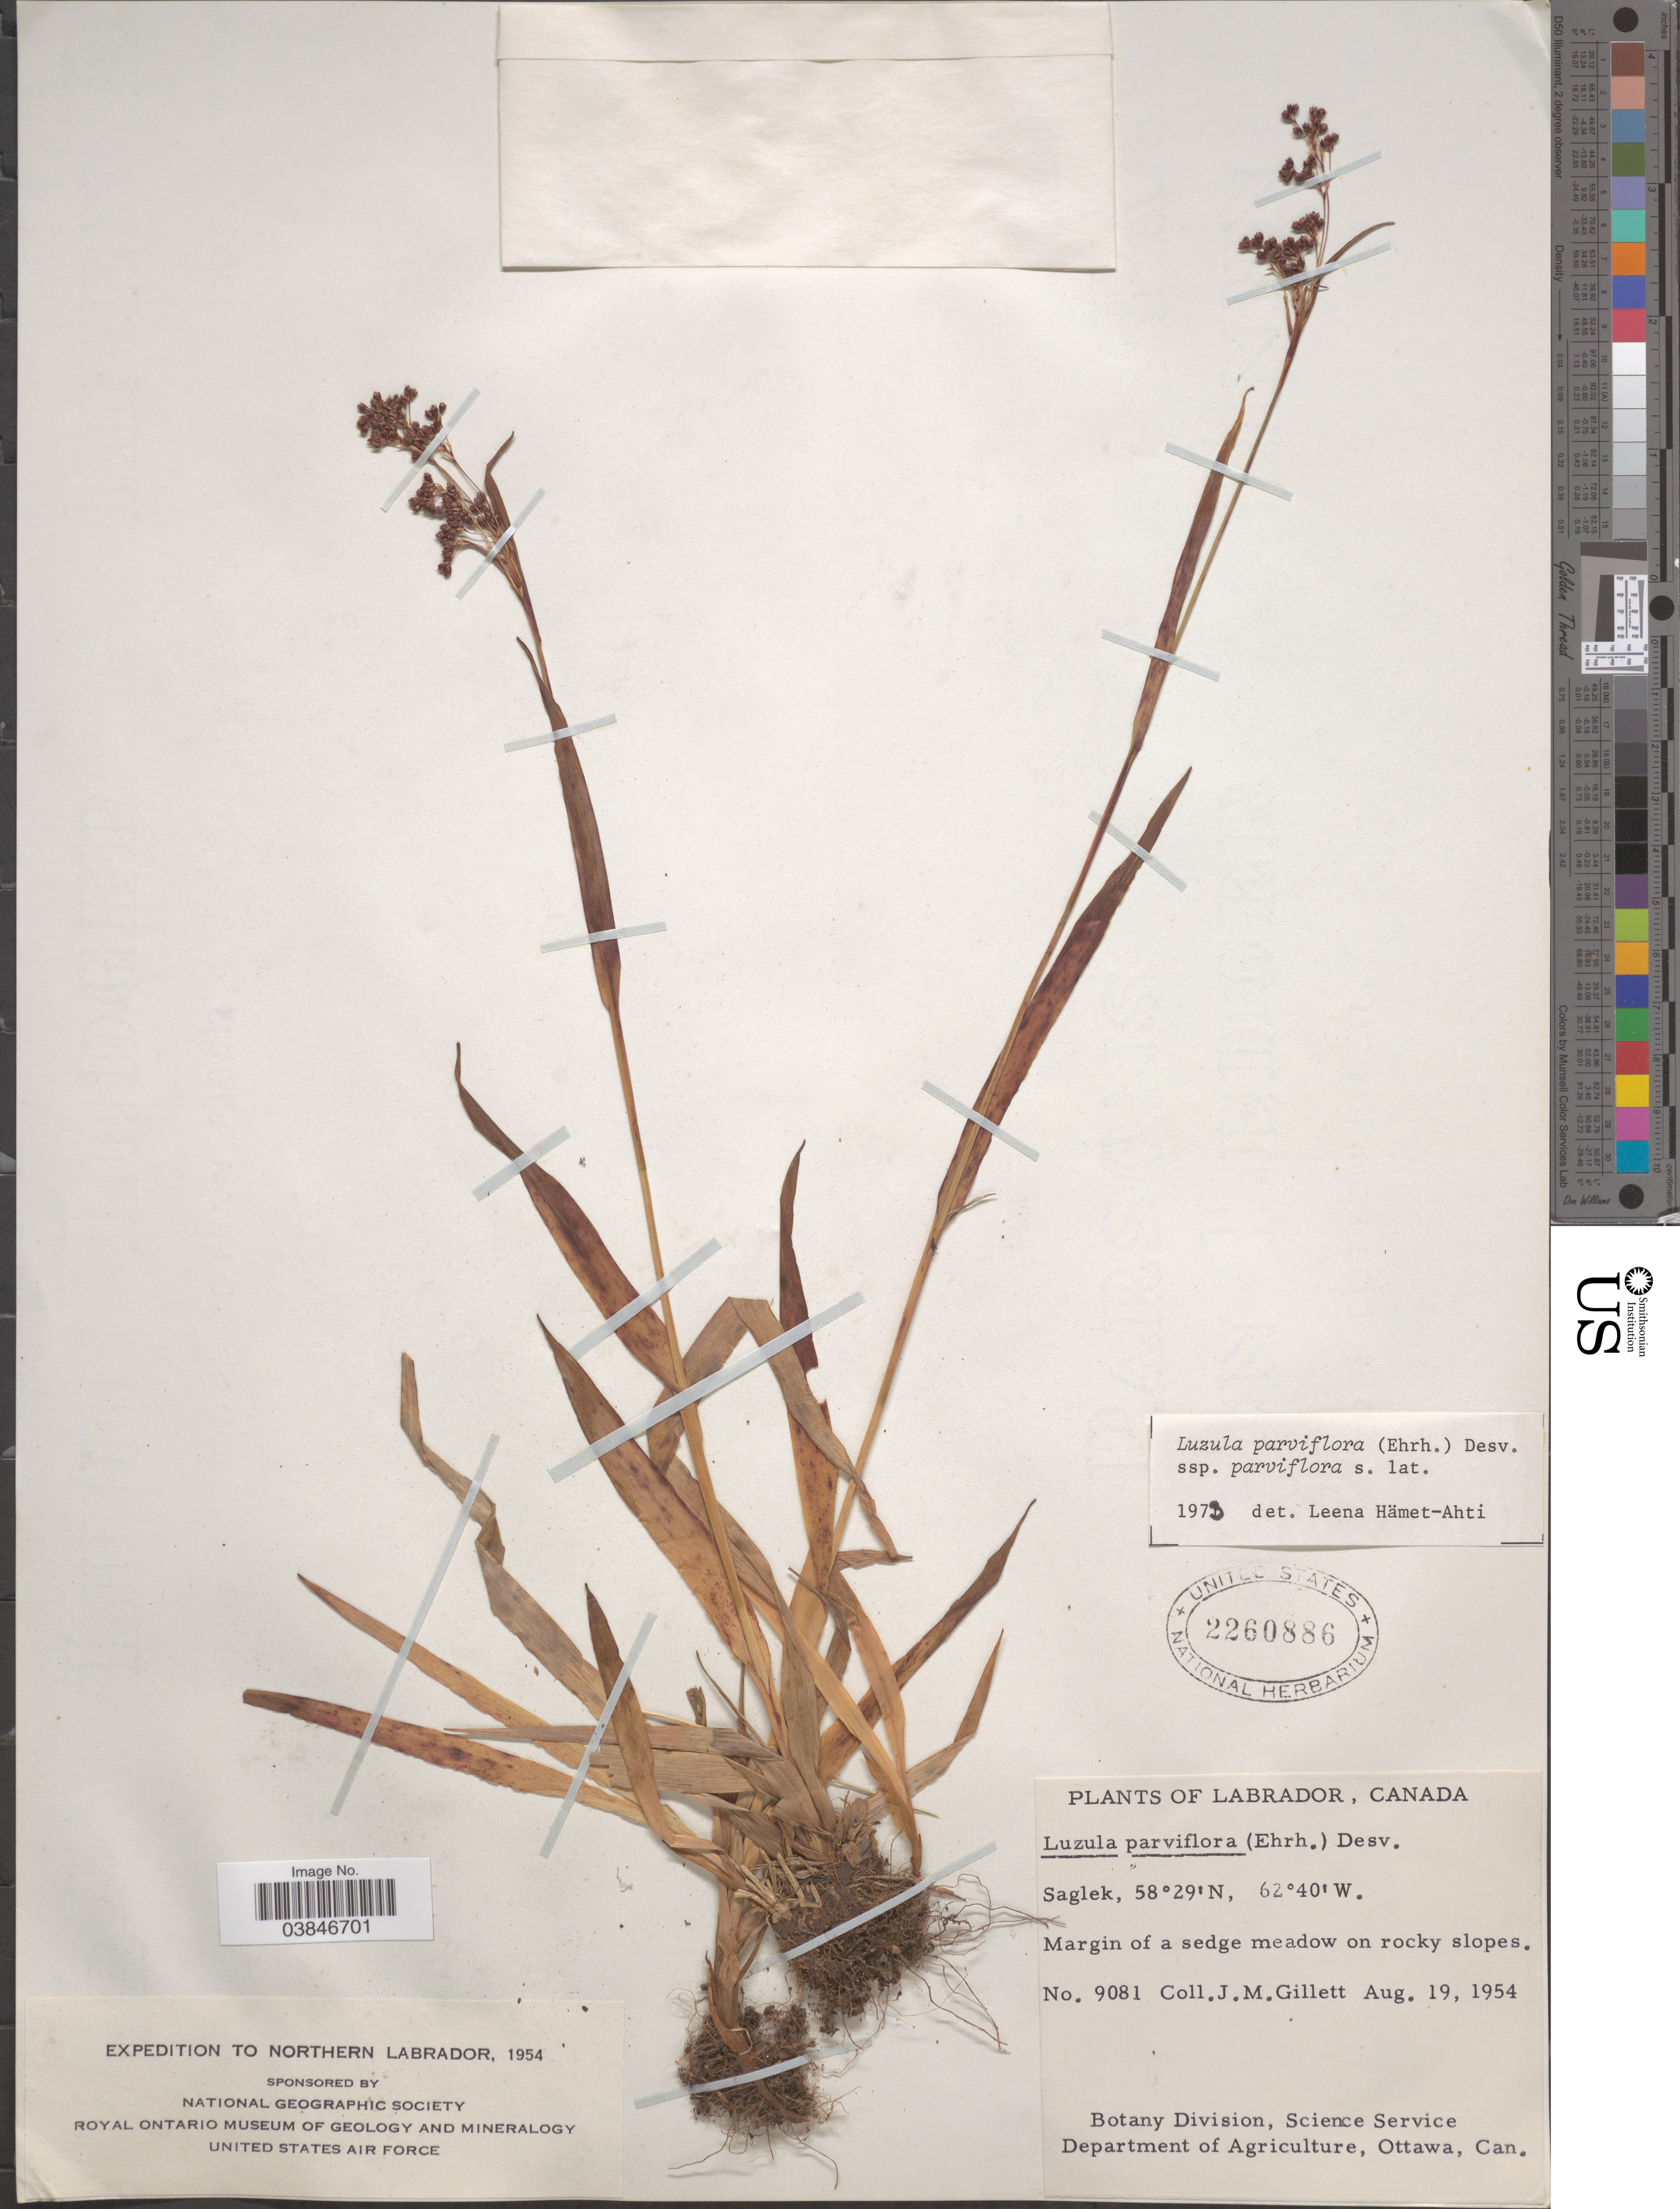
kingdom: Plantae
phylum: Tracheophyta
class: Liliopsida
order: Poales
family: Juncaceae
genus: Luzula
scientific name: Luzula parviflora subsp. parviflora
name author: (Ehrh.) Desv.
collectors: J. M. Gillett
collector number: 9081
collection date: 1954-08-19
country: Canada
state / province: Newfoundland and Labrador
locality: Northern Labrador. Saglek.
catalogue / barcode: US 2260886